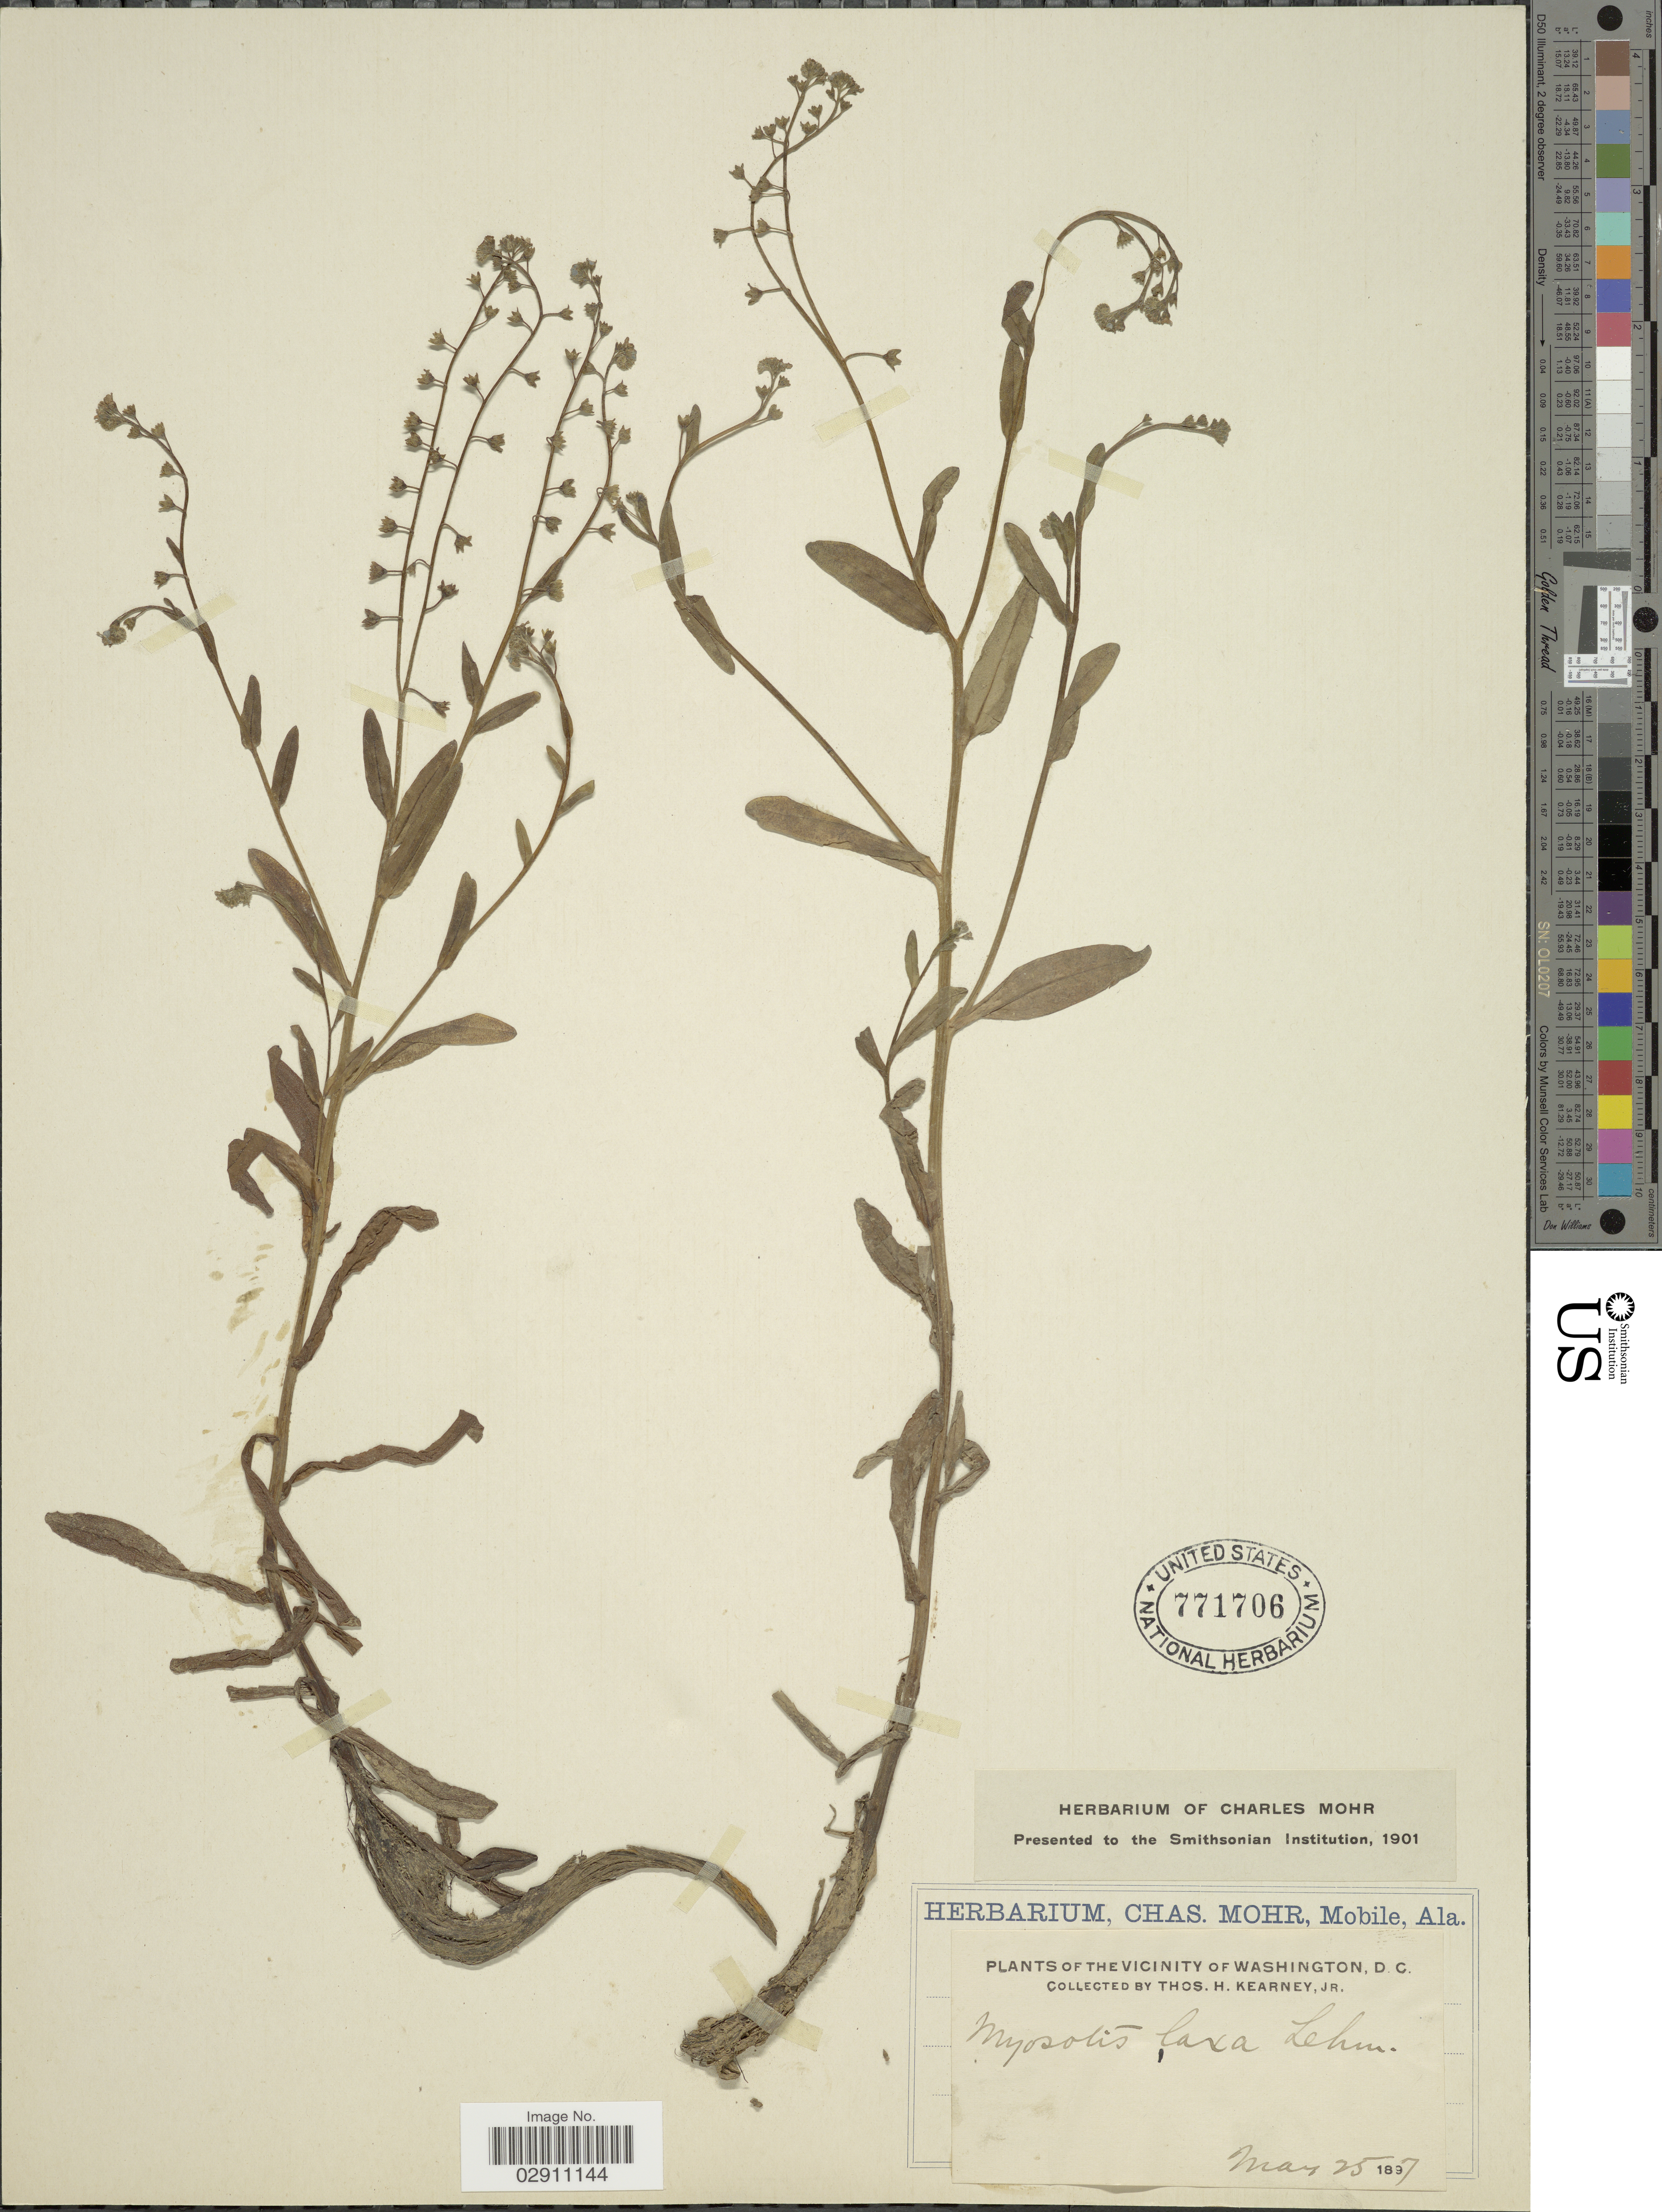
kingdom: Plantae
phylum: Tracheophyta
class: Magnoliopsida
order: Boraginales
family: Boraginaceae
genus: Myosotis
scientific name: Myosotis laxa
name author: F. Lehm.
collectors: T. H. Kearney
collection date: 1897-05-25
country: United States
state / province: District of Columbia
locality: Vicinity of Washington, D.C.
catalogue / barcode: US 771706